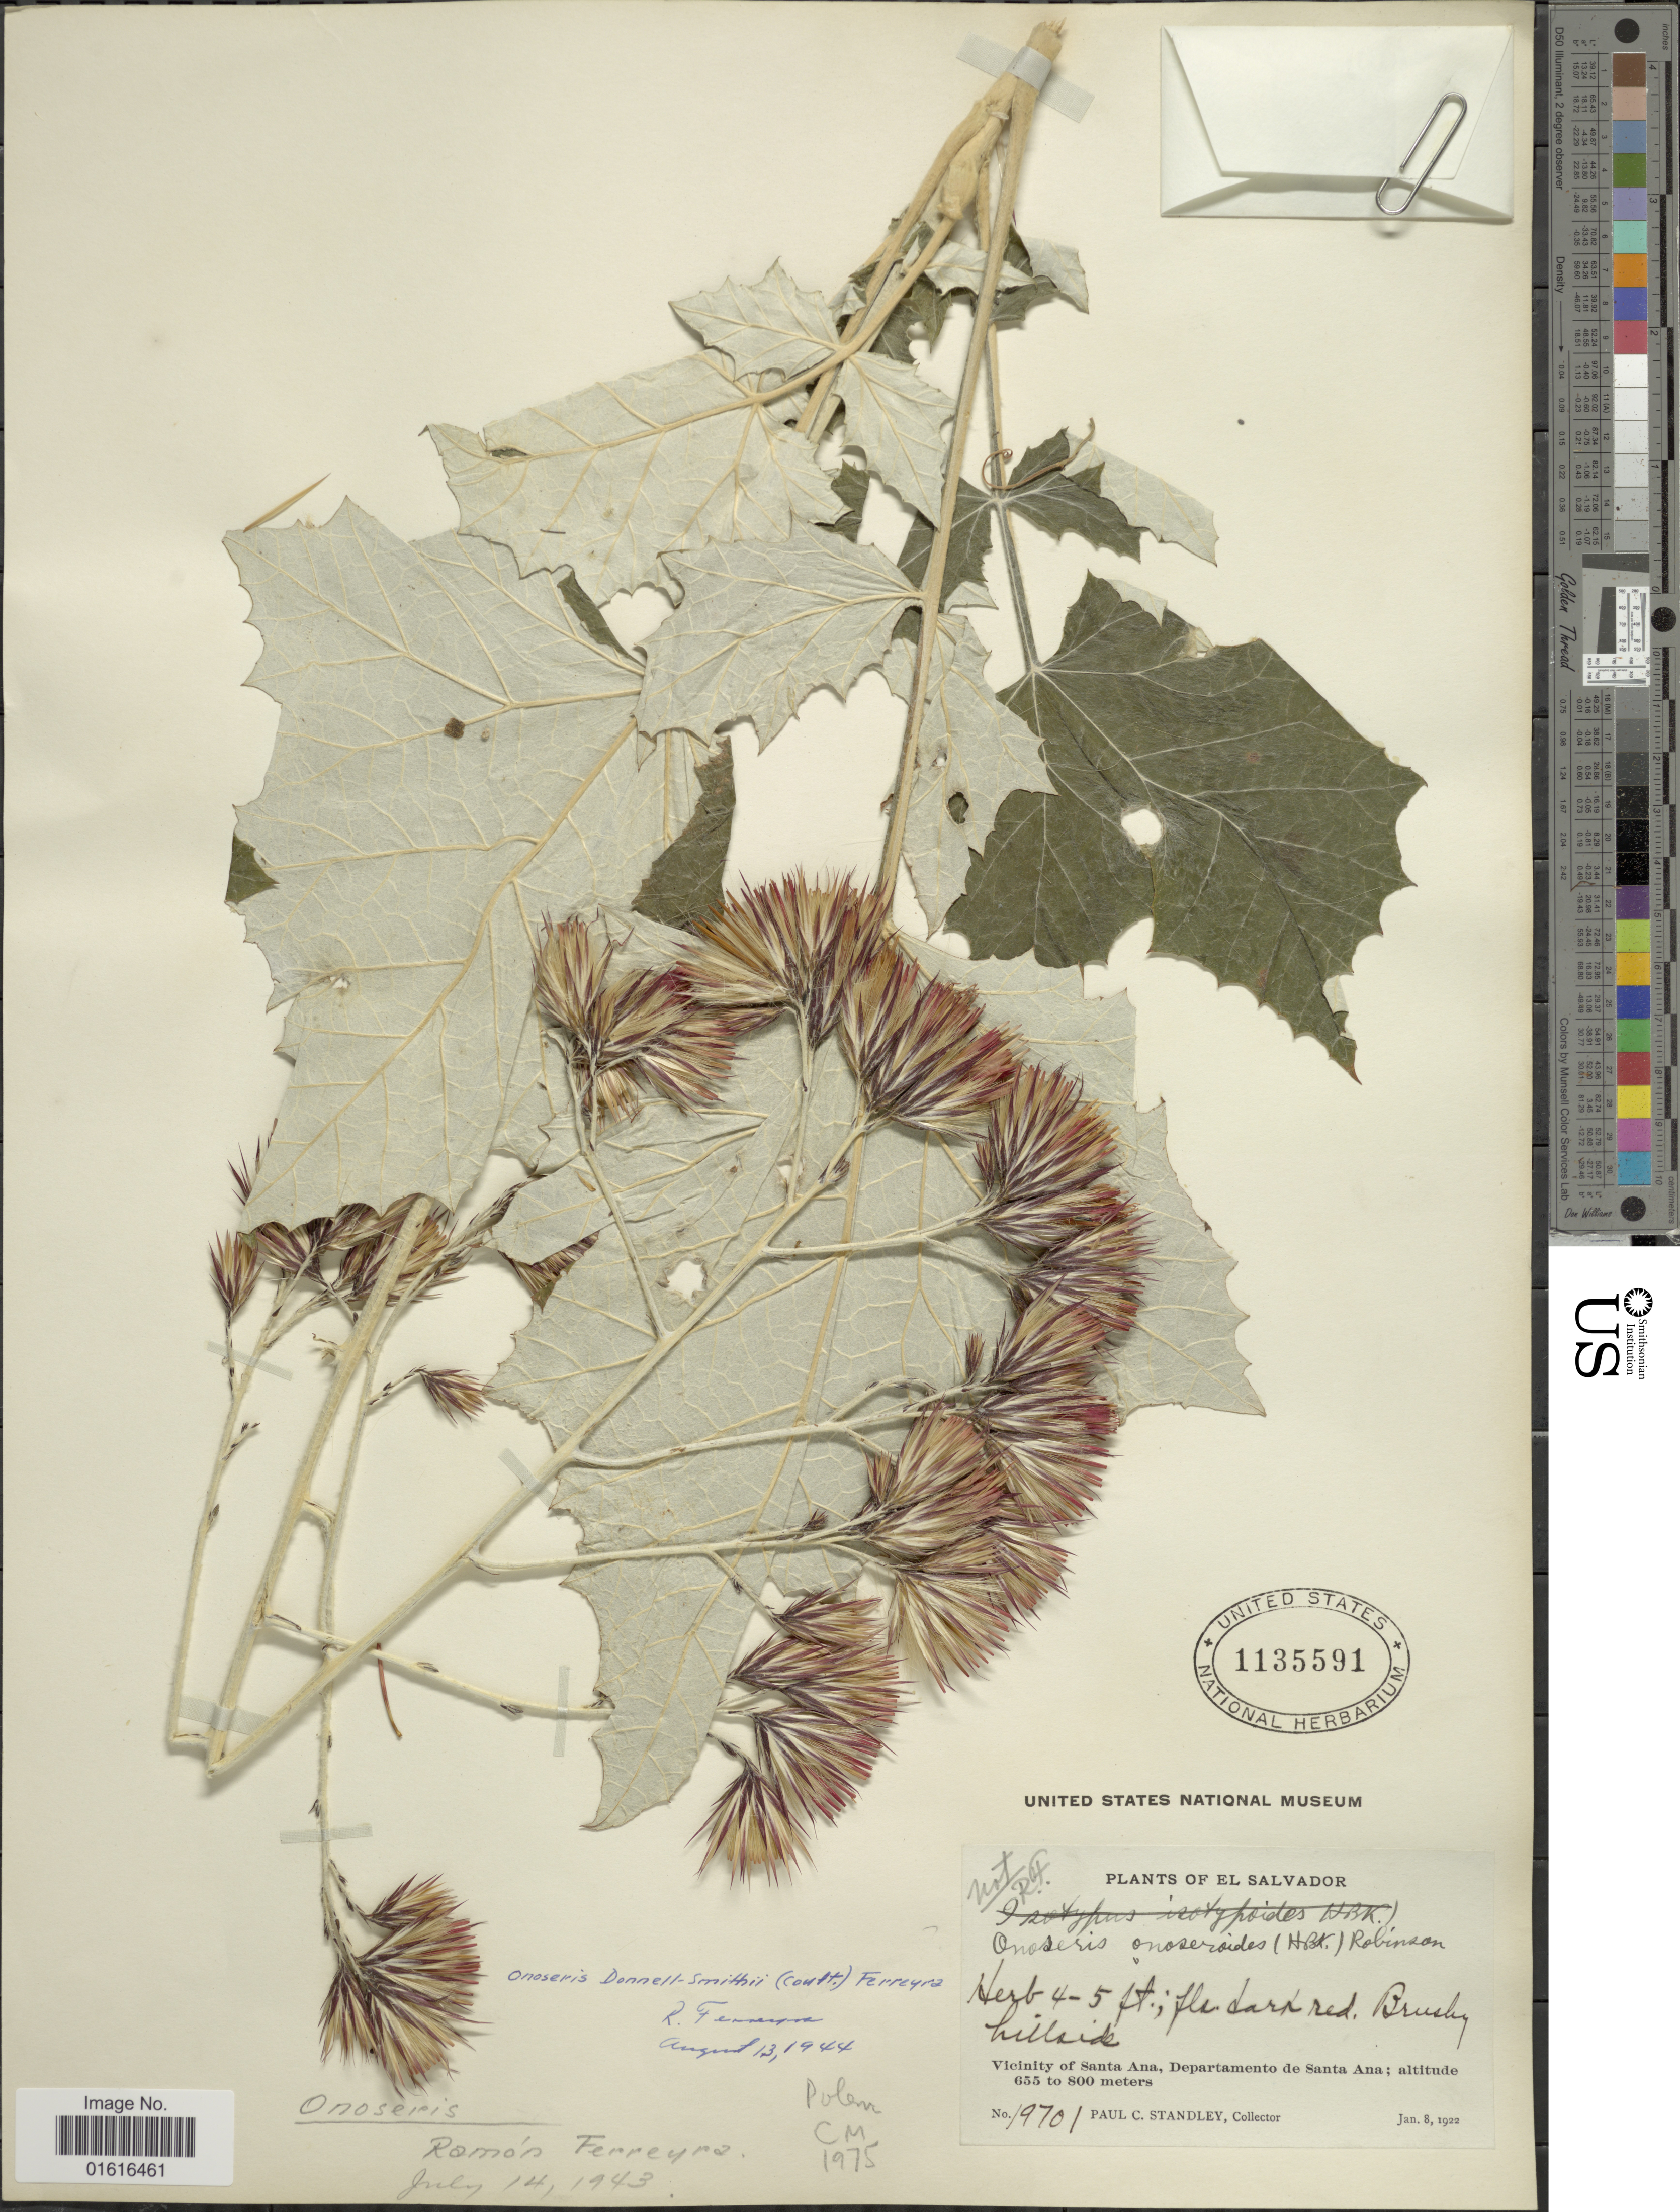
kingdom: Plantae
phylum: Tracheophyta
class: Magnoliopsida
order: Asterales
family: Asteraceae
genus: Onoseris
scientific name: Onoseris donnell-smithii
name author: (J.M. Coult.) Ferreyra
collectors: P. C. Standley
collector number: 19701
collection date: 1922-01-08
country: El Salvador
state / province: Santa Ana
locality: Vicinity of Santa Ana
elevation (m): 655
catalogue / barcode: US 1135591